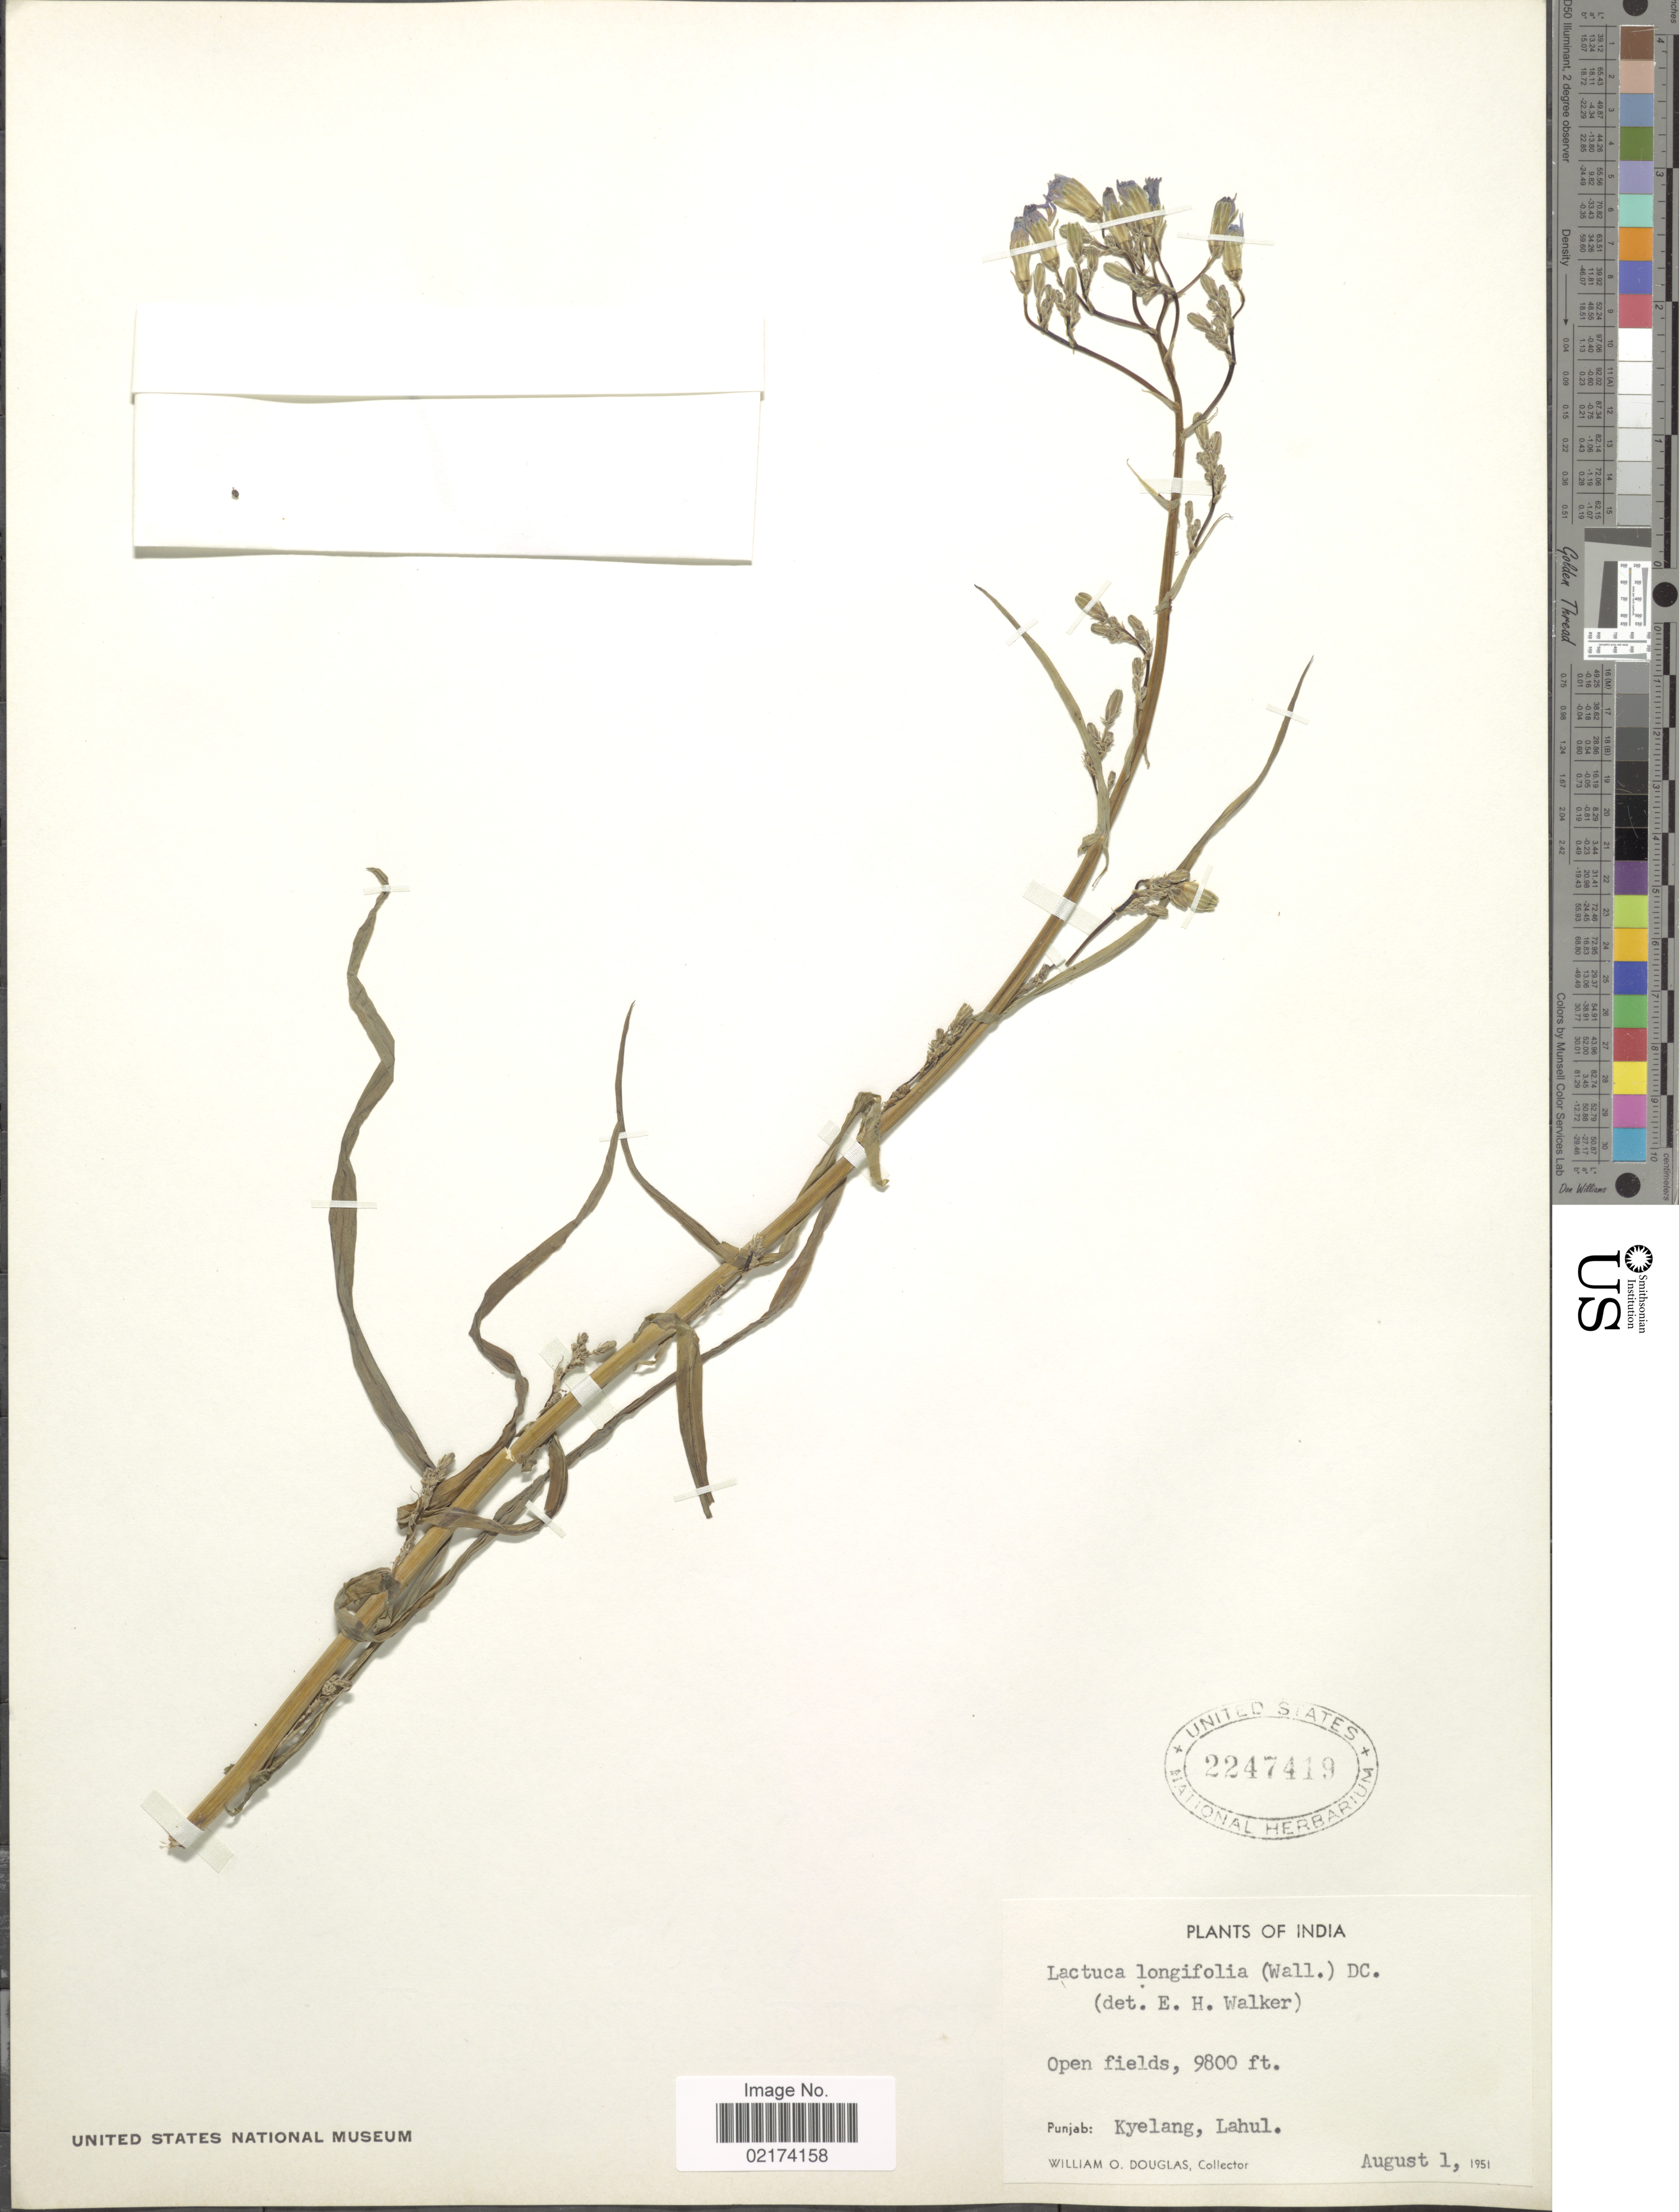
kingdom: Plantae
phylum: Tracheophyta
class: Magnoliopsida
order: Asterales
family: Asteraceae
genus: Lactuca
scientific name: Lactuca dolichophylla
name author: Kitam.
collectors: W. Douglas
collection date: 1951-08-01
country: India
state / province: Punjab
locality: Kyelang, Lahul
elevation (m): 2987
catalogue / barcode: US 2247419